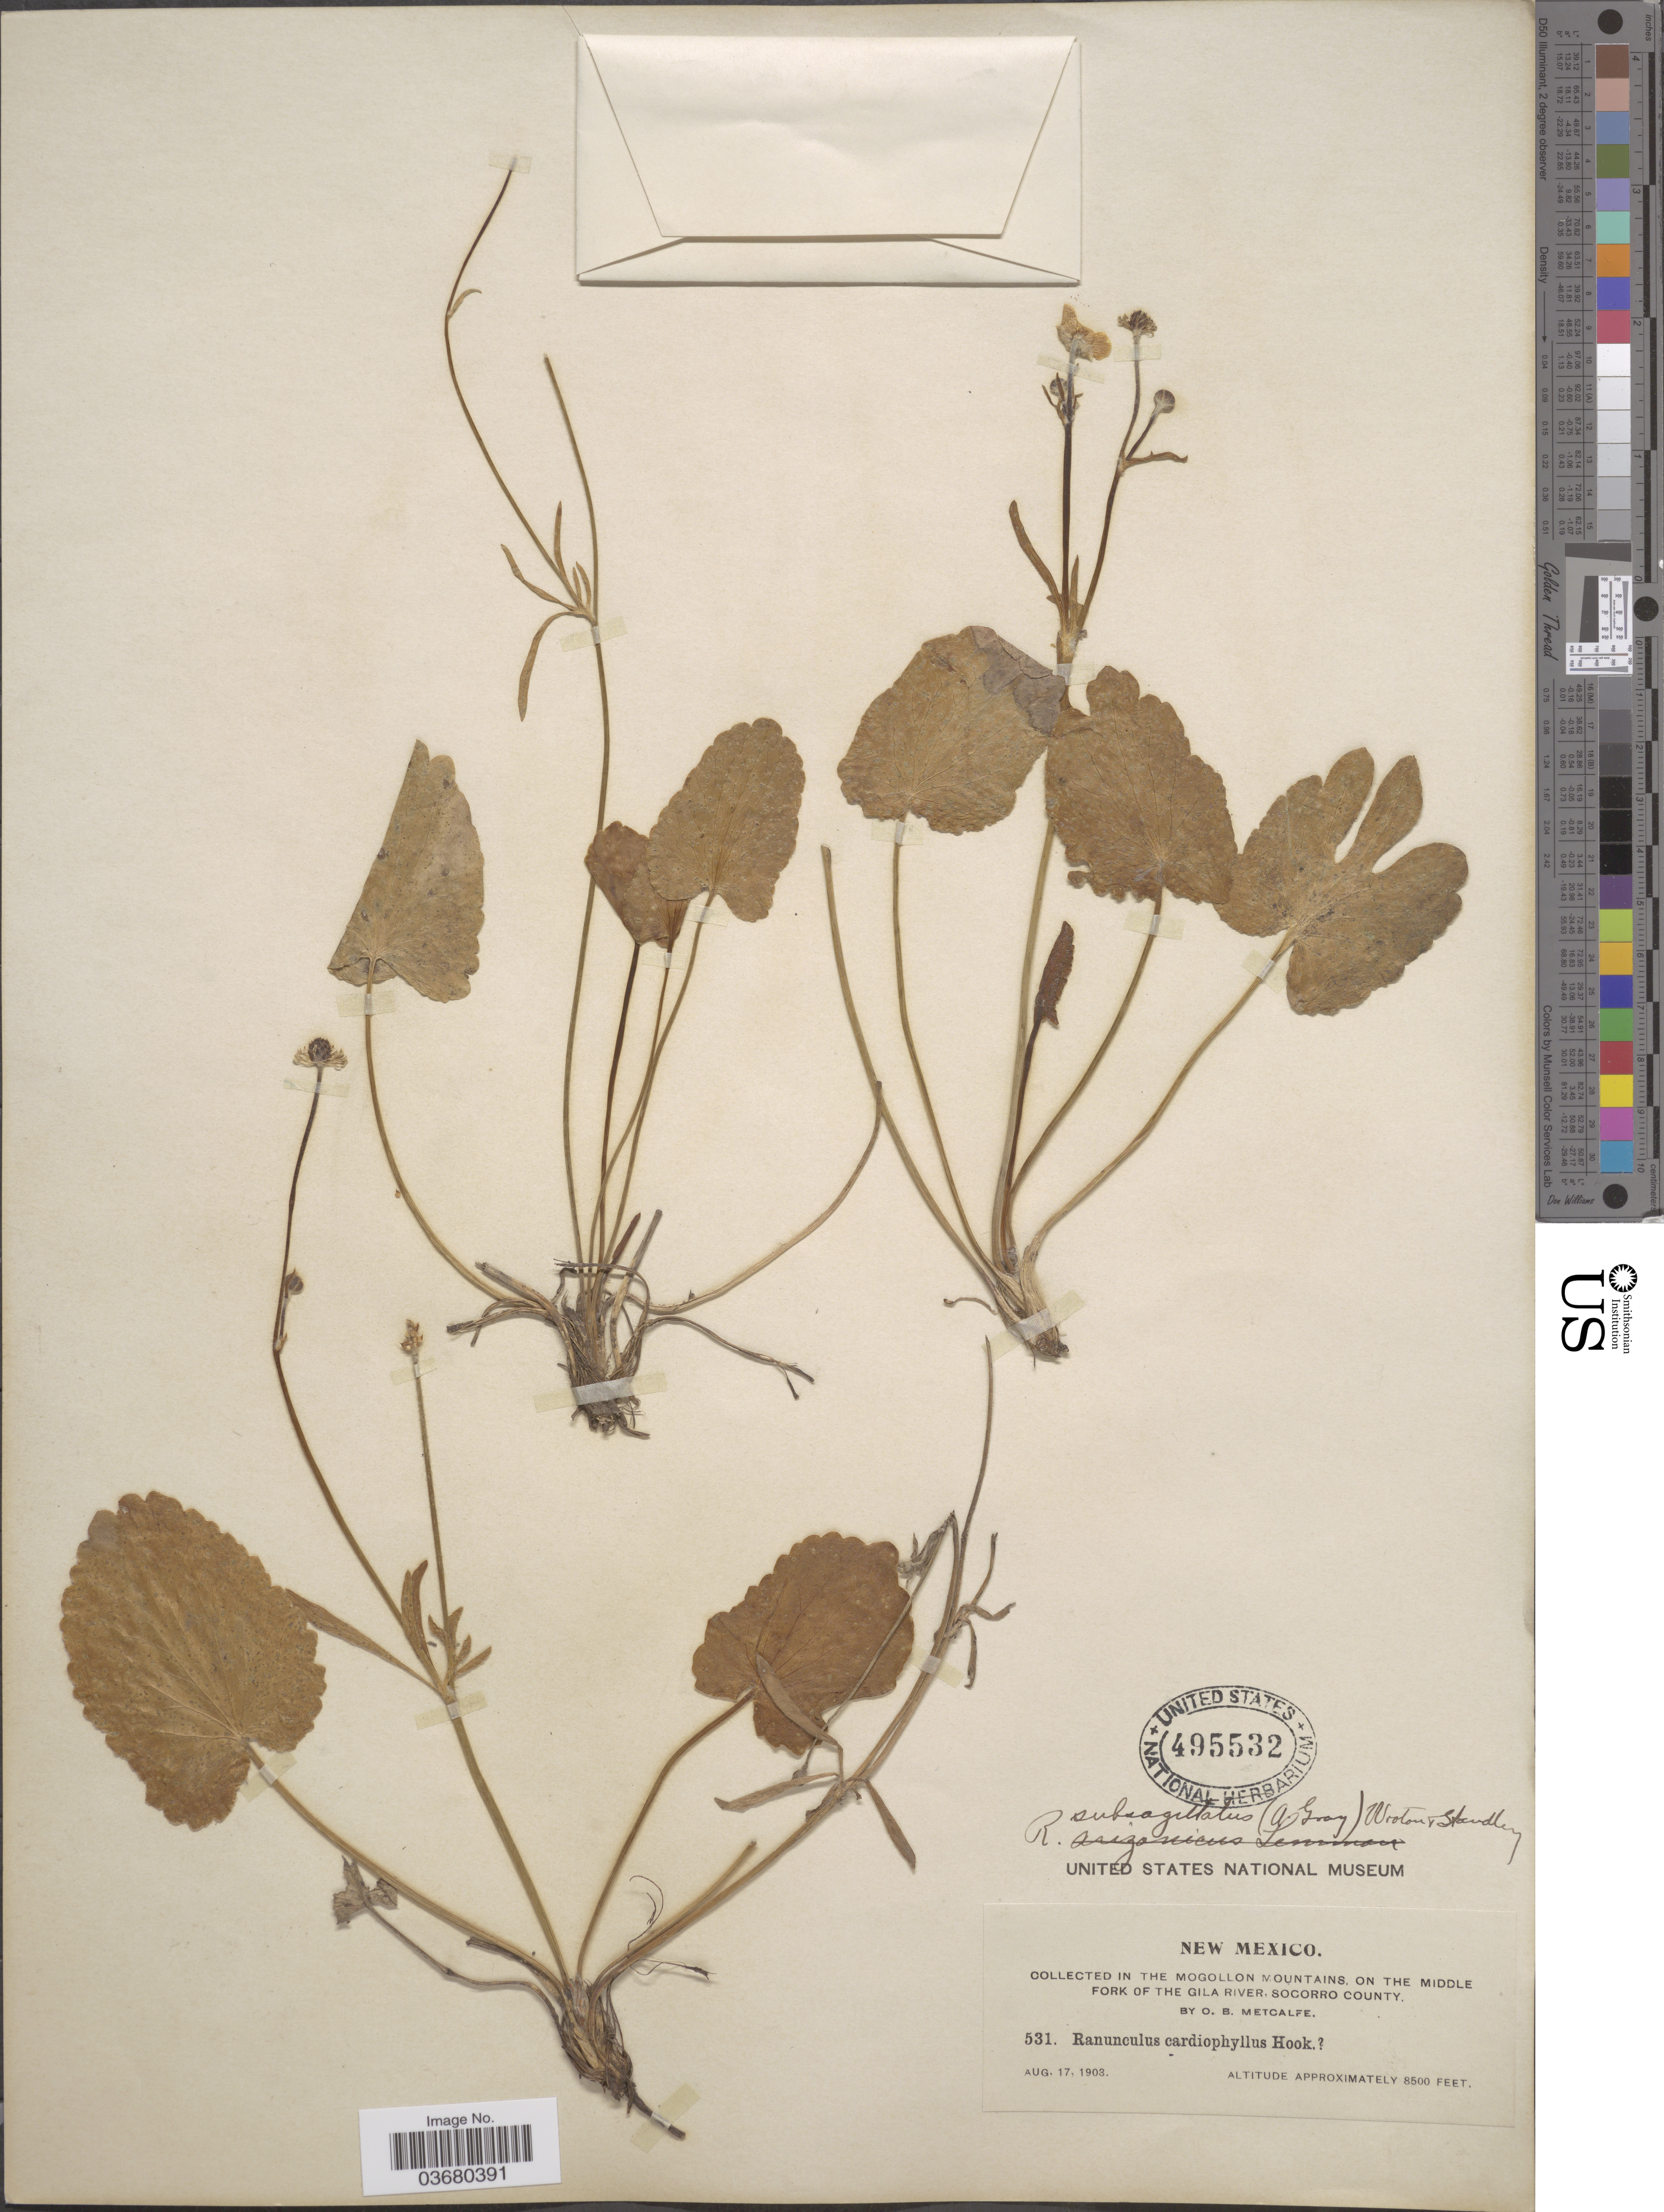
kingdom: Plantae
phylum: Tracheophyta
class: Magnoliopsida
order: Ranunculales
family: Ranunculaceae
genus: Ranunculus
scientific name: Ranunculus cardiophyllus var. subsagittatus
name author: (A. Gray) L.D. Benson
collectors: O. B. Metcalfe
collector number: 531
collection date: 1903-08-17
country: United States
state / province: New Mexico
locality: In the Mogollon Mountains, on the Middle Fork of the Gila River, Socorro County.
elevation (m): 2591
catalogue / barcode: US 495532